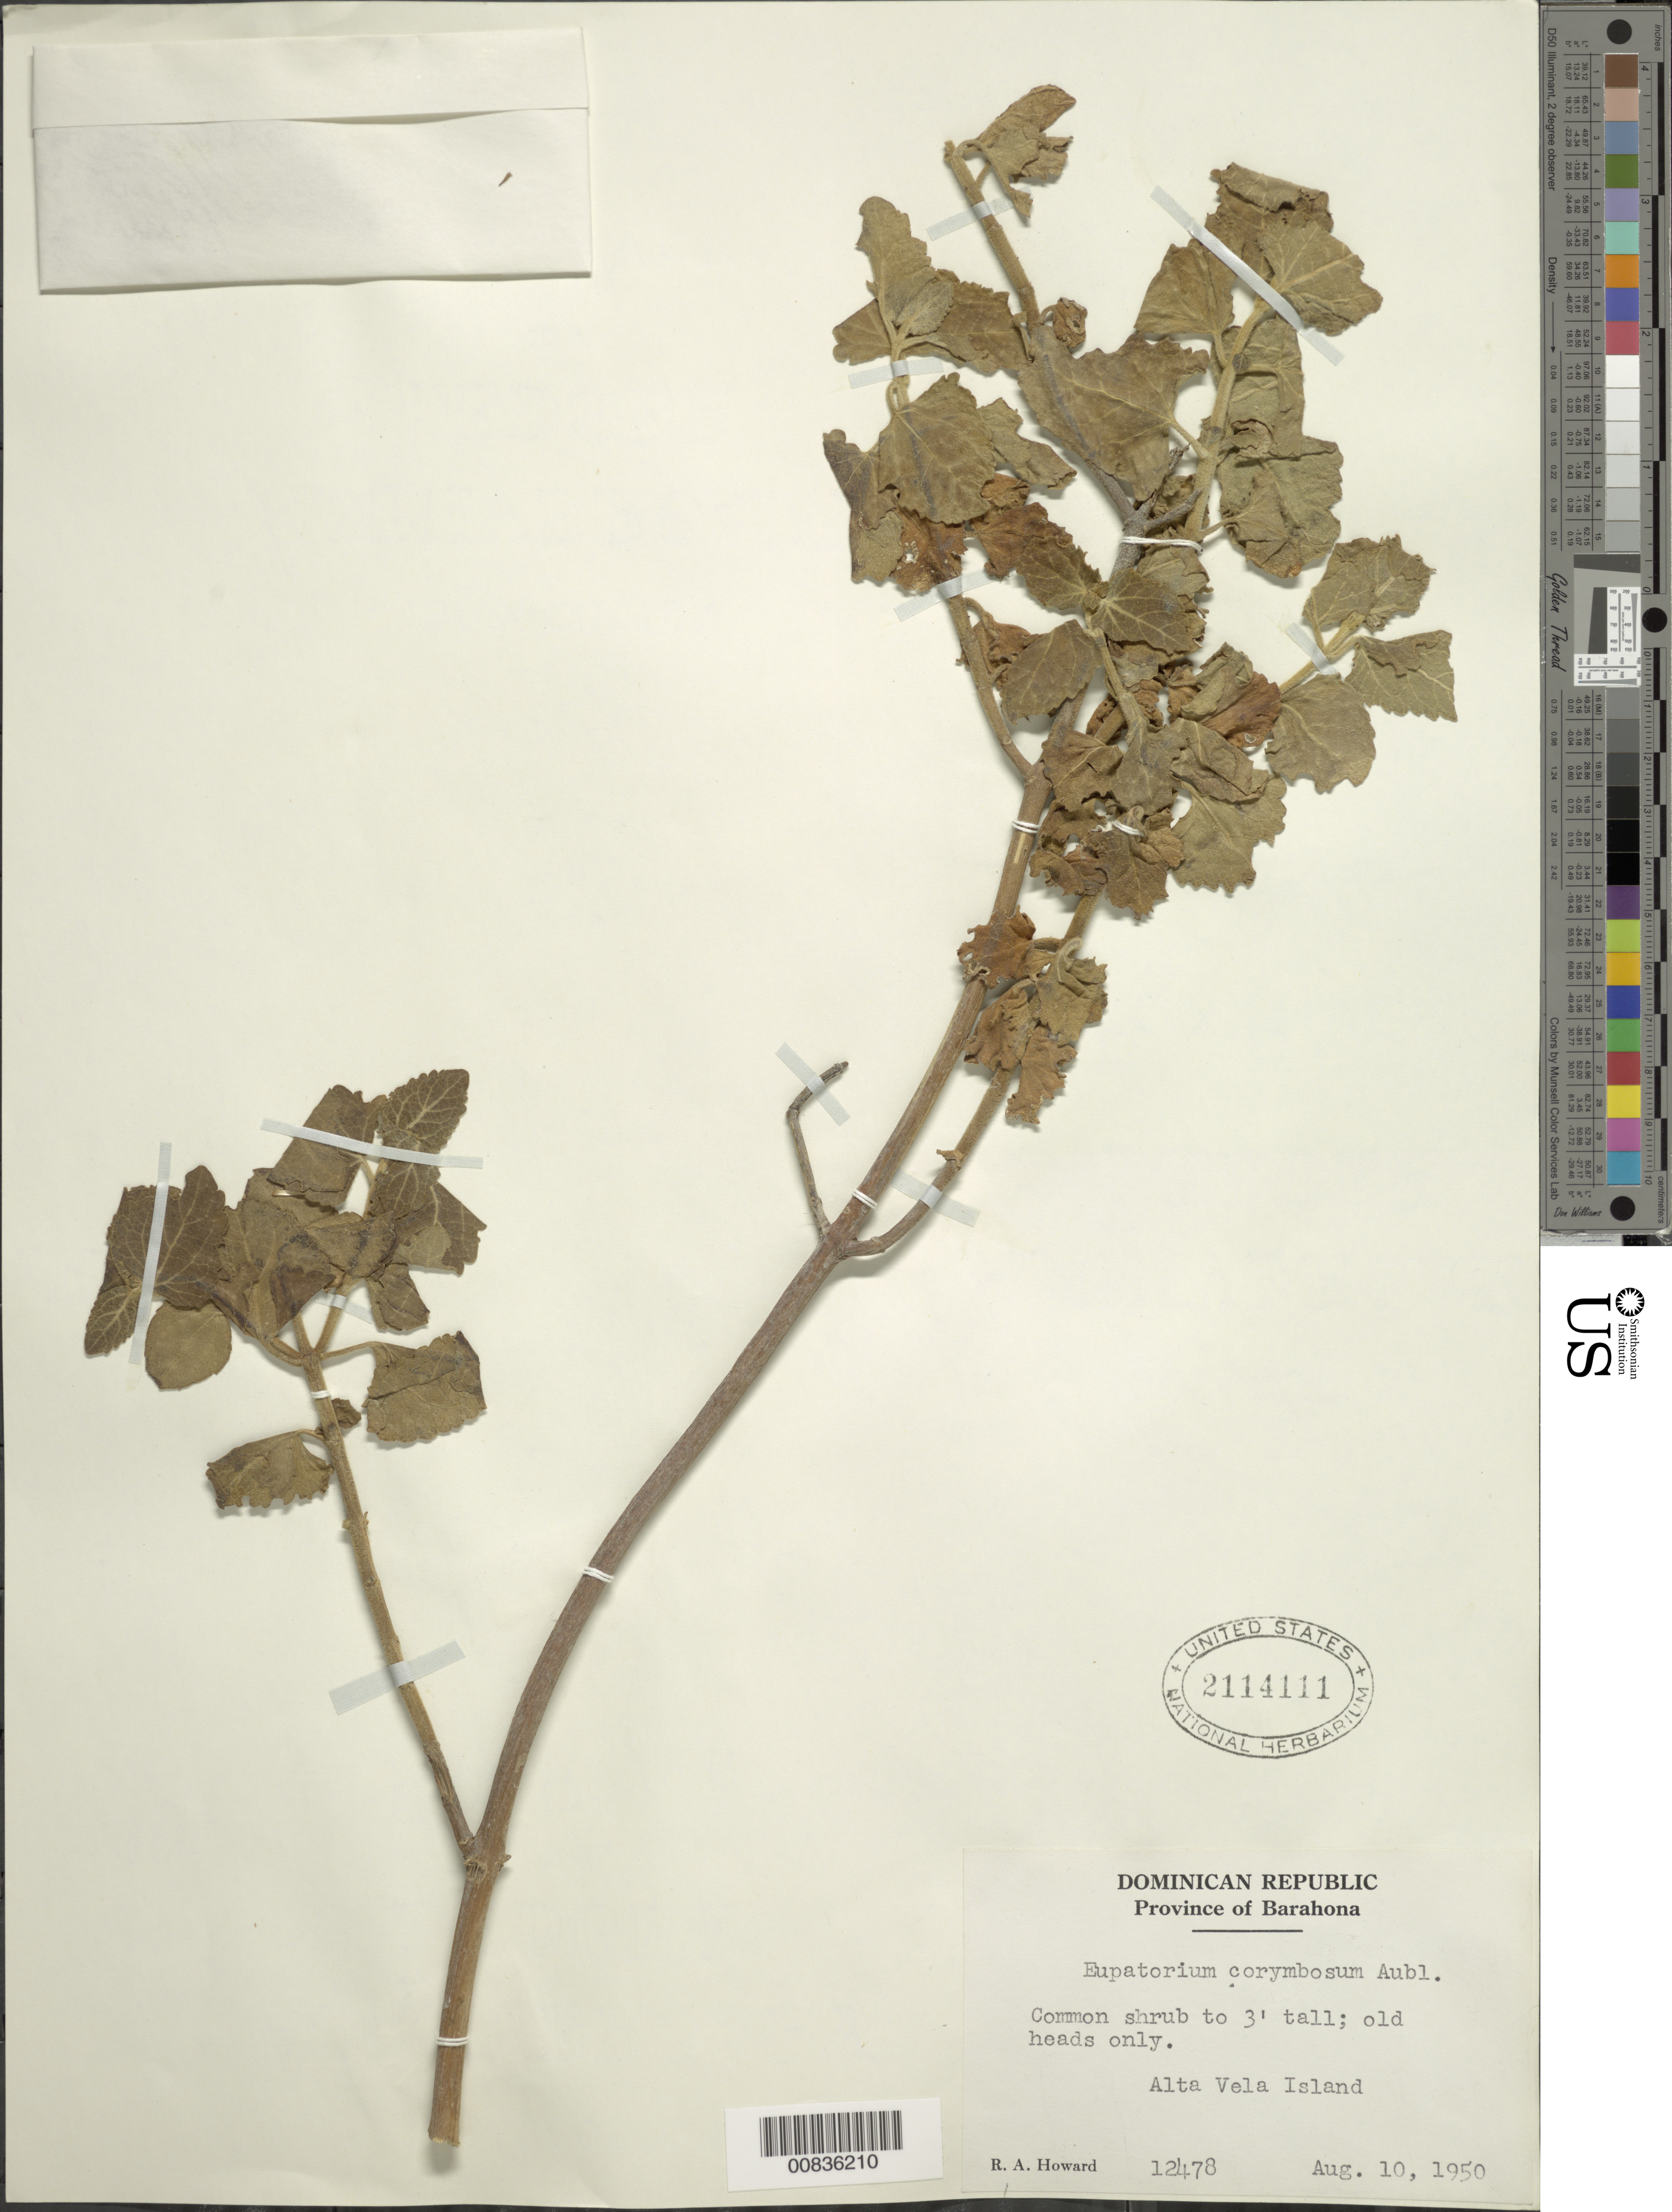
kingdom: Plantae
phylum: Tracheophyta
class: Magnoliopsida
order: Asterales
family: Asteraceae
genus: Chromolaena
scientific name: Chromolaena corymbosa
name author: (Aubl.) R.M. King & H. Rob.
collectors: R. A. Howard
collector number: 12478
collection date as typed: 10 Aug 1950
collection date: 1950-08-10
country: Dominican Republic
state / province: Barahona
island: Isla Alta Vela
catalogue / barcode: US 2114111